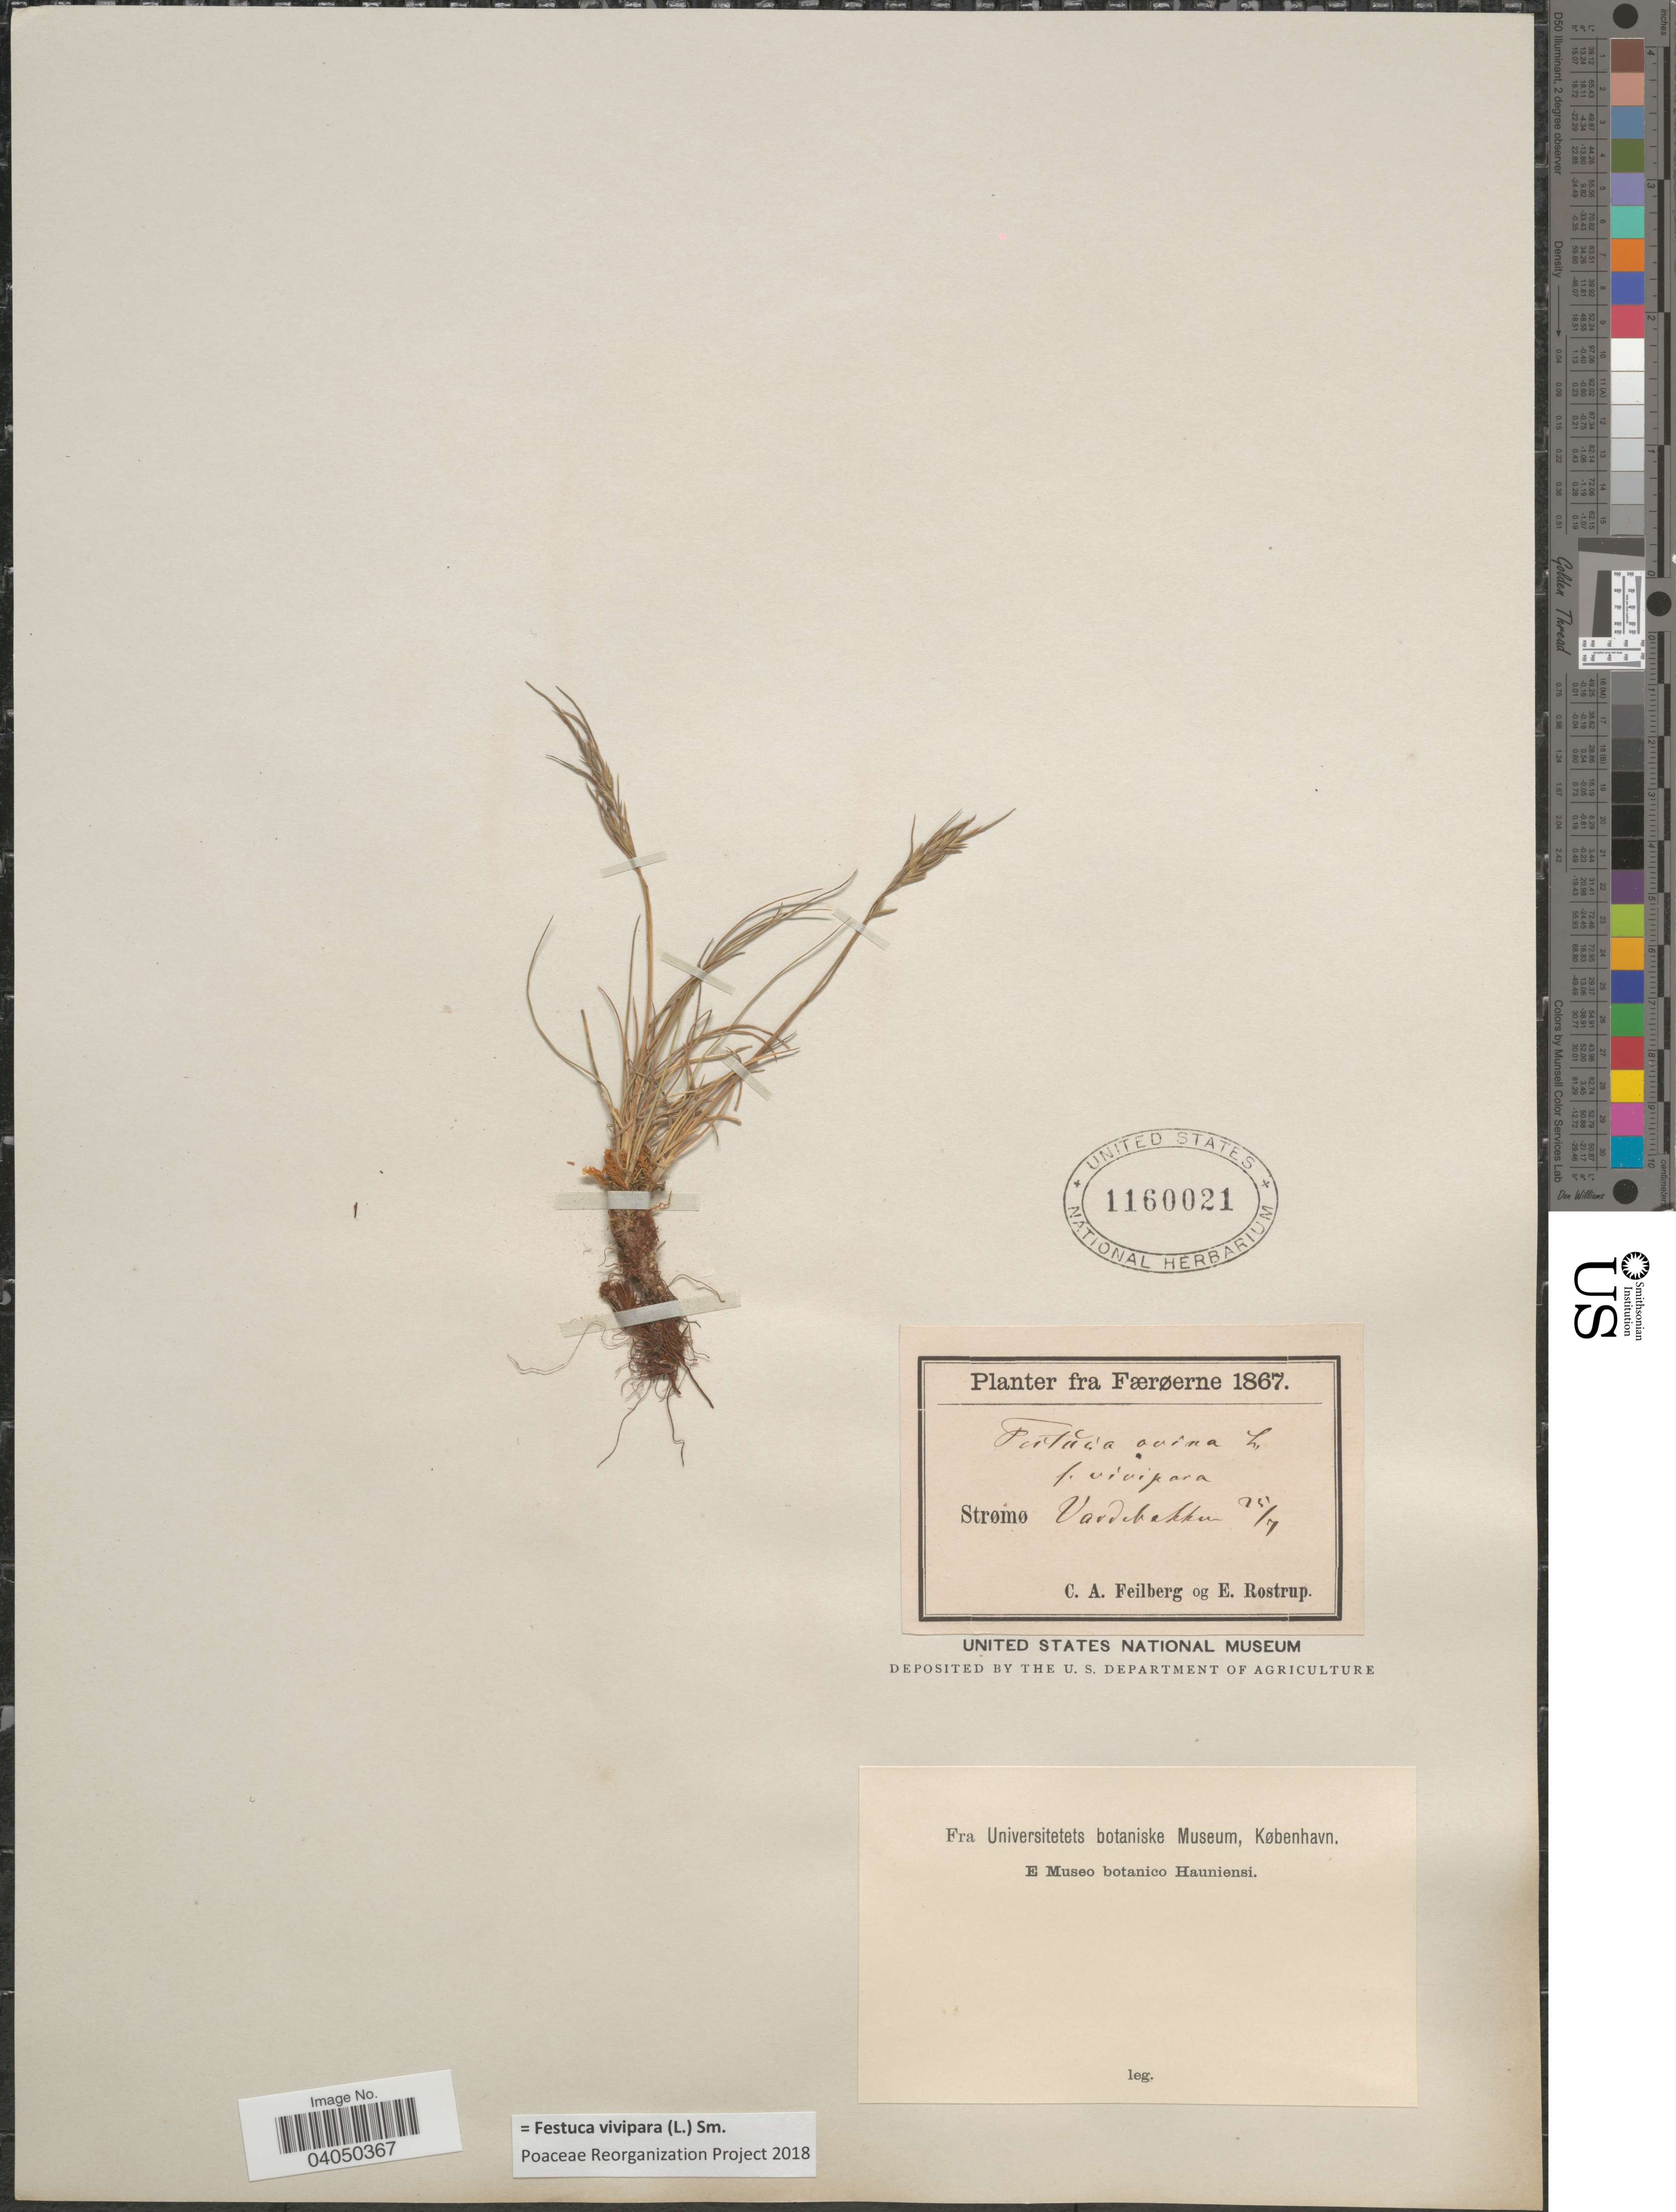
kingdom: Plantae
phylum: Tracheophyta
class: Liliopsida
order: Poales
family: Poaceae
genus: Festuca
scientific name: Festuca vivipara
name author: (L.) Sm.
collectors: C. Feilberg & E. Rostrup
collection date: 1867-07-25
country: Faroe Islands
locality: Fra Færøerne. Strømø. Vardebakken.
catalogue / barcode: US 1160021